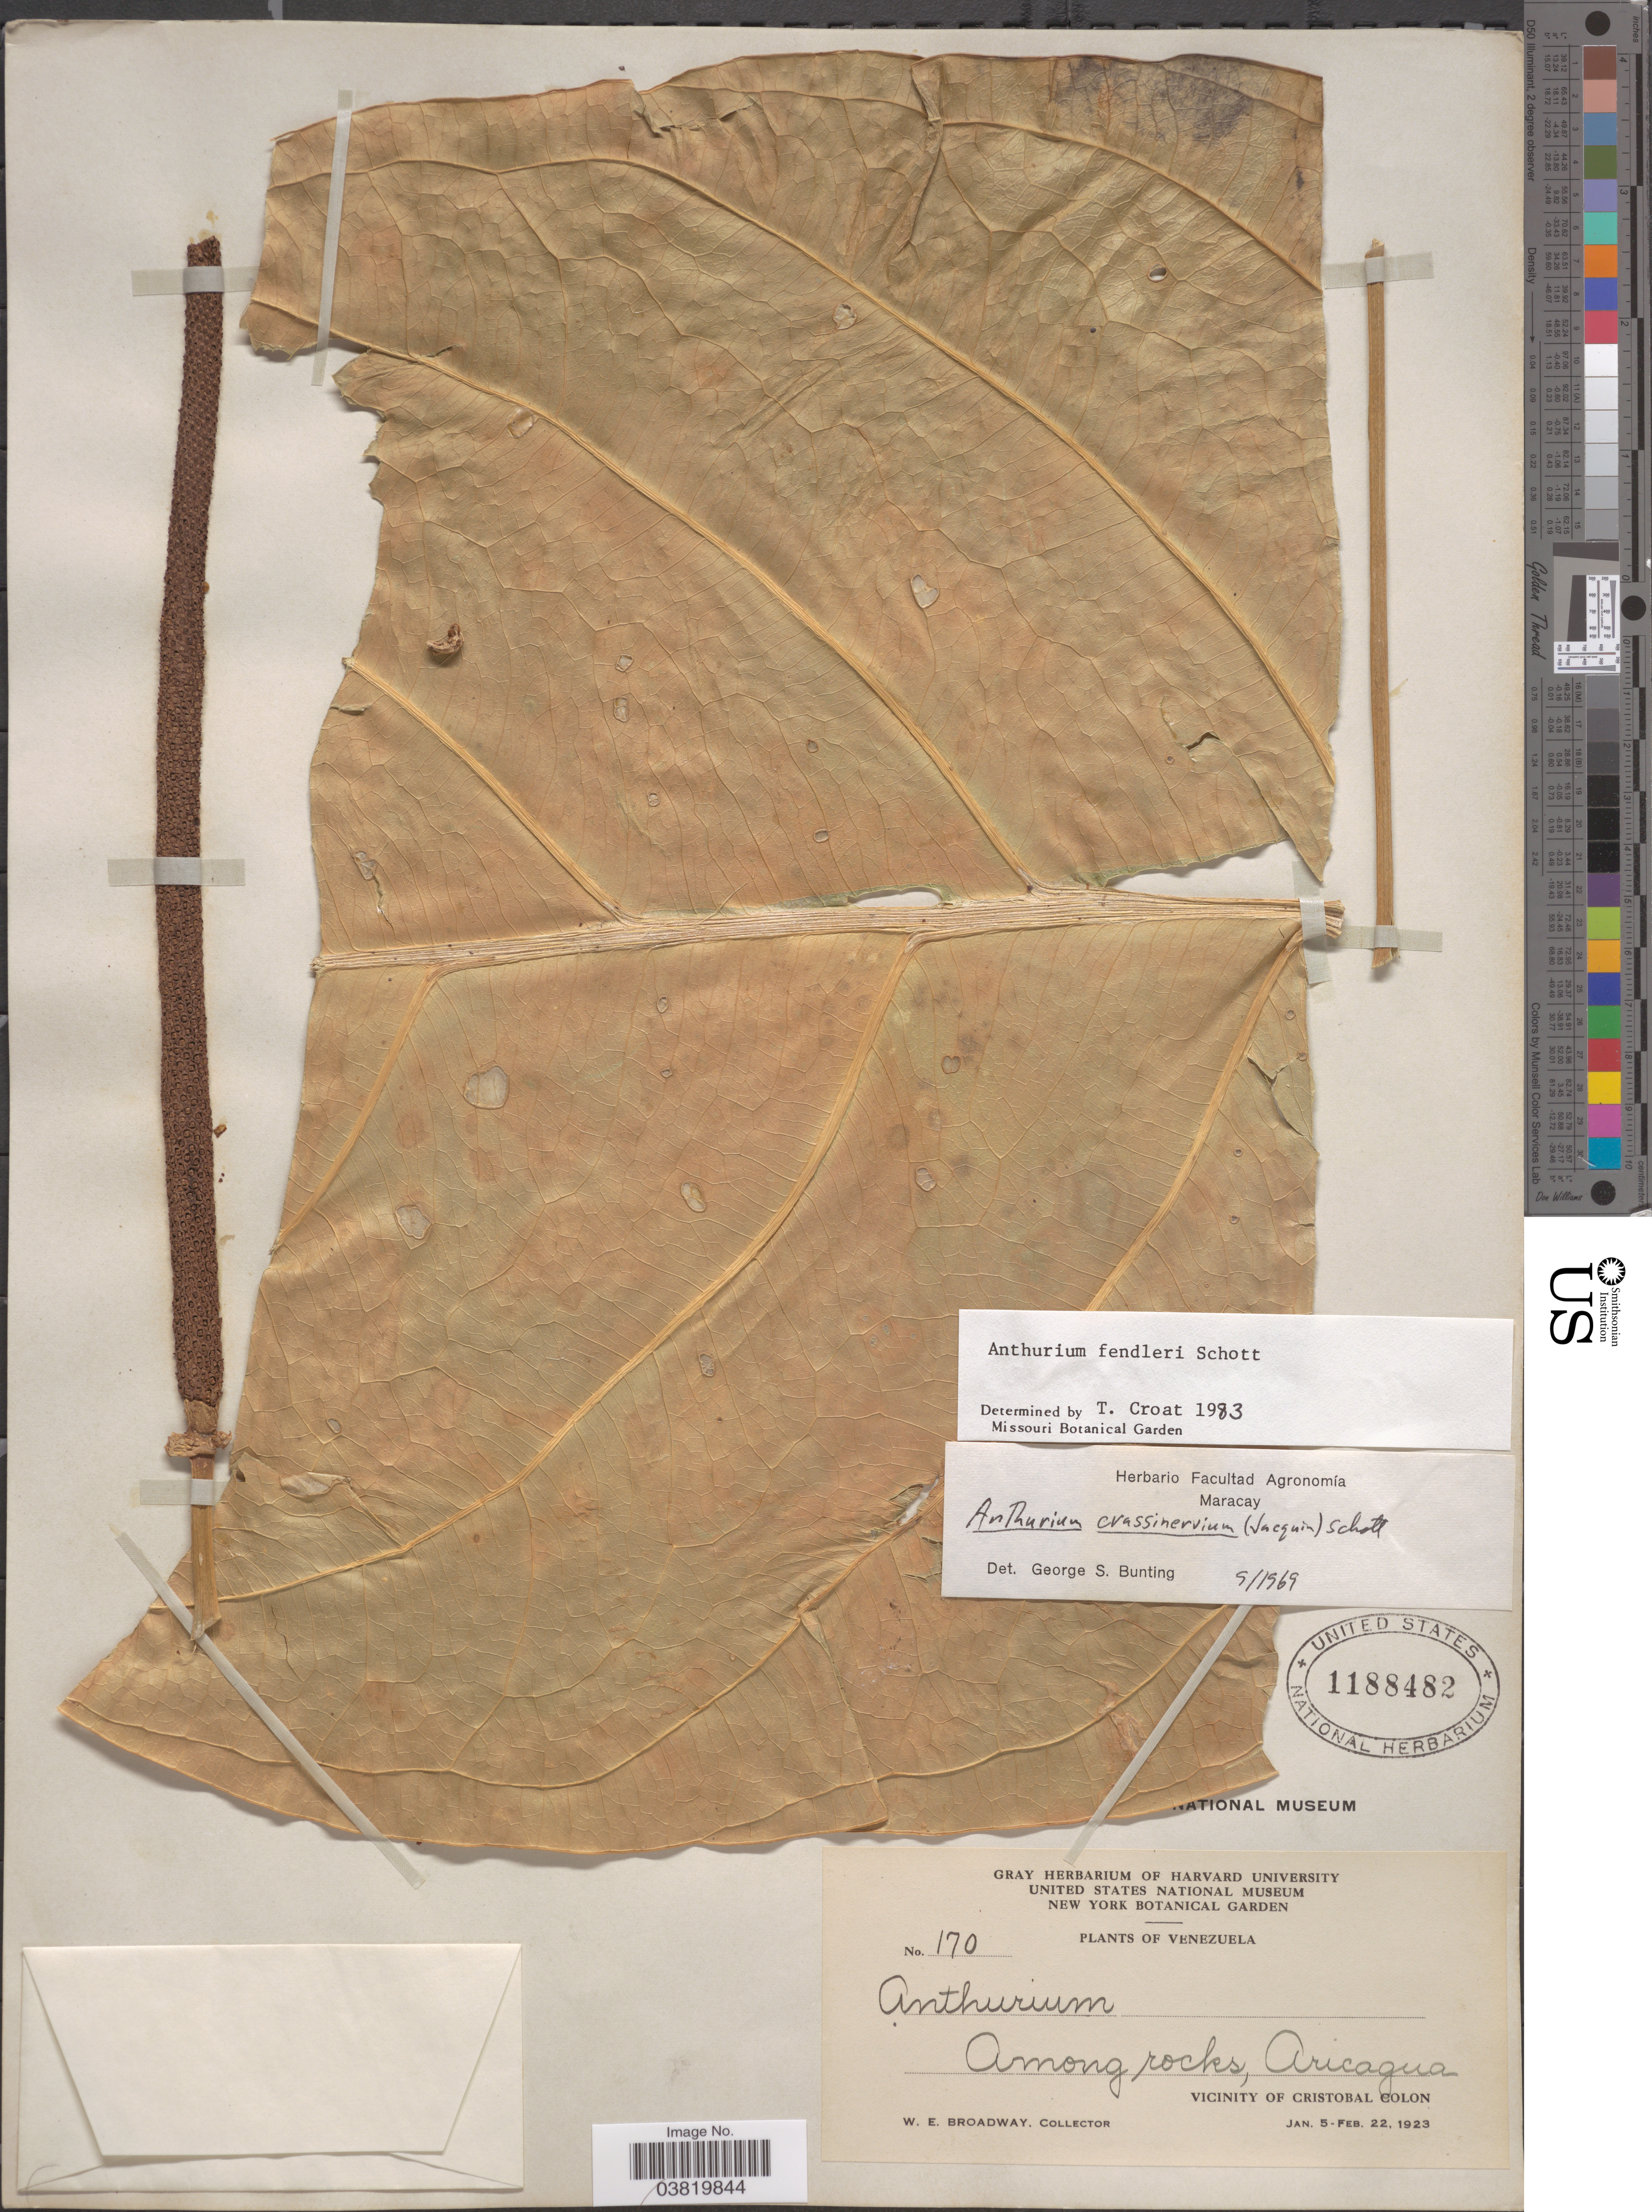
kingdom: Plantae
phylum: Tracheophyta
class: Liliopsida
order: Alismatales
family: Araceae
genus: Anthurium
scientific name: Anthurium fendleri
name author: Schott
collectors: W. E. Broadway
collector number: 170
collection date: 1923-01-05/1923-02-22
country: Venezuela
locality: Aricagua, Vicinity of Cristobal Colon.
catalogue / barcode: US 1188482